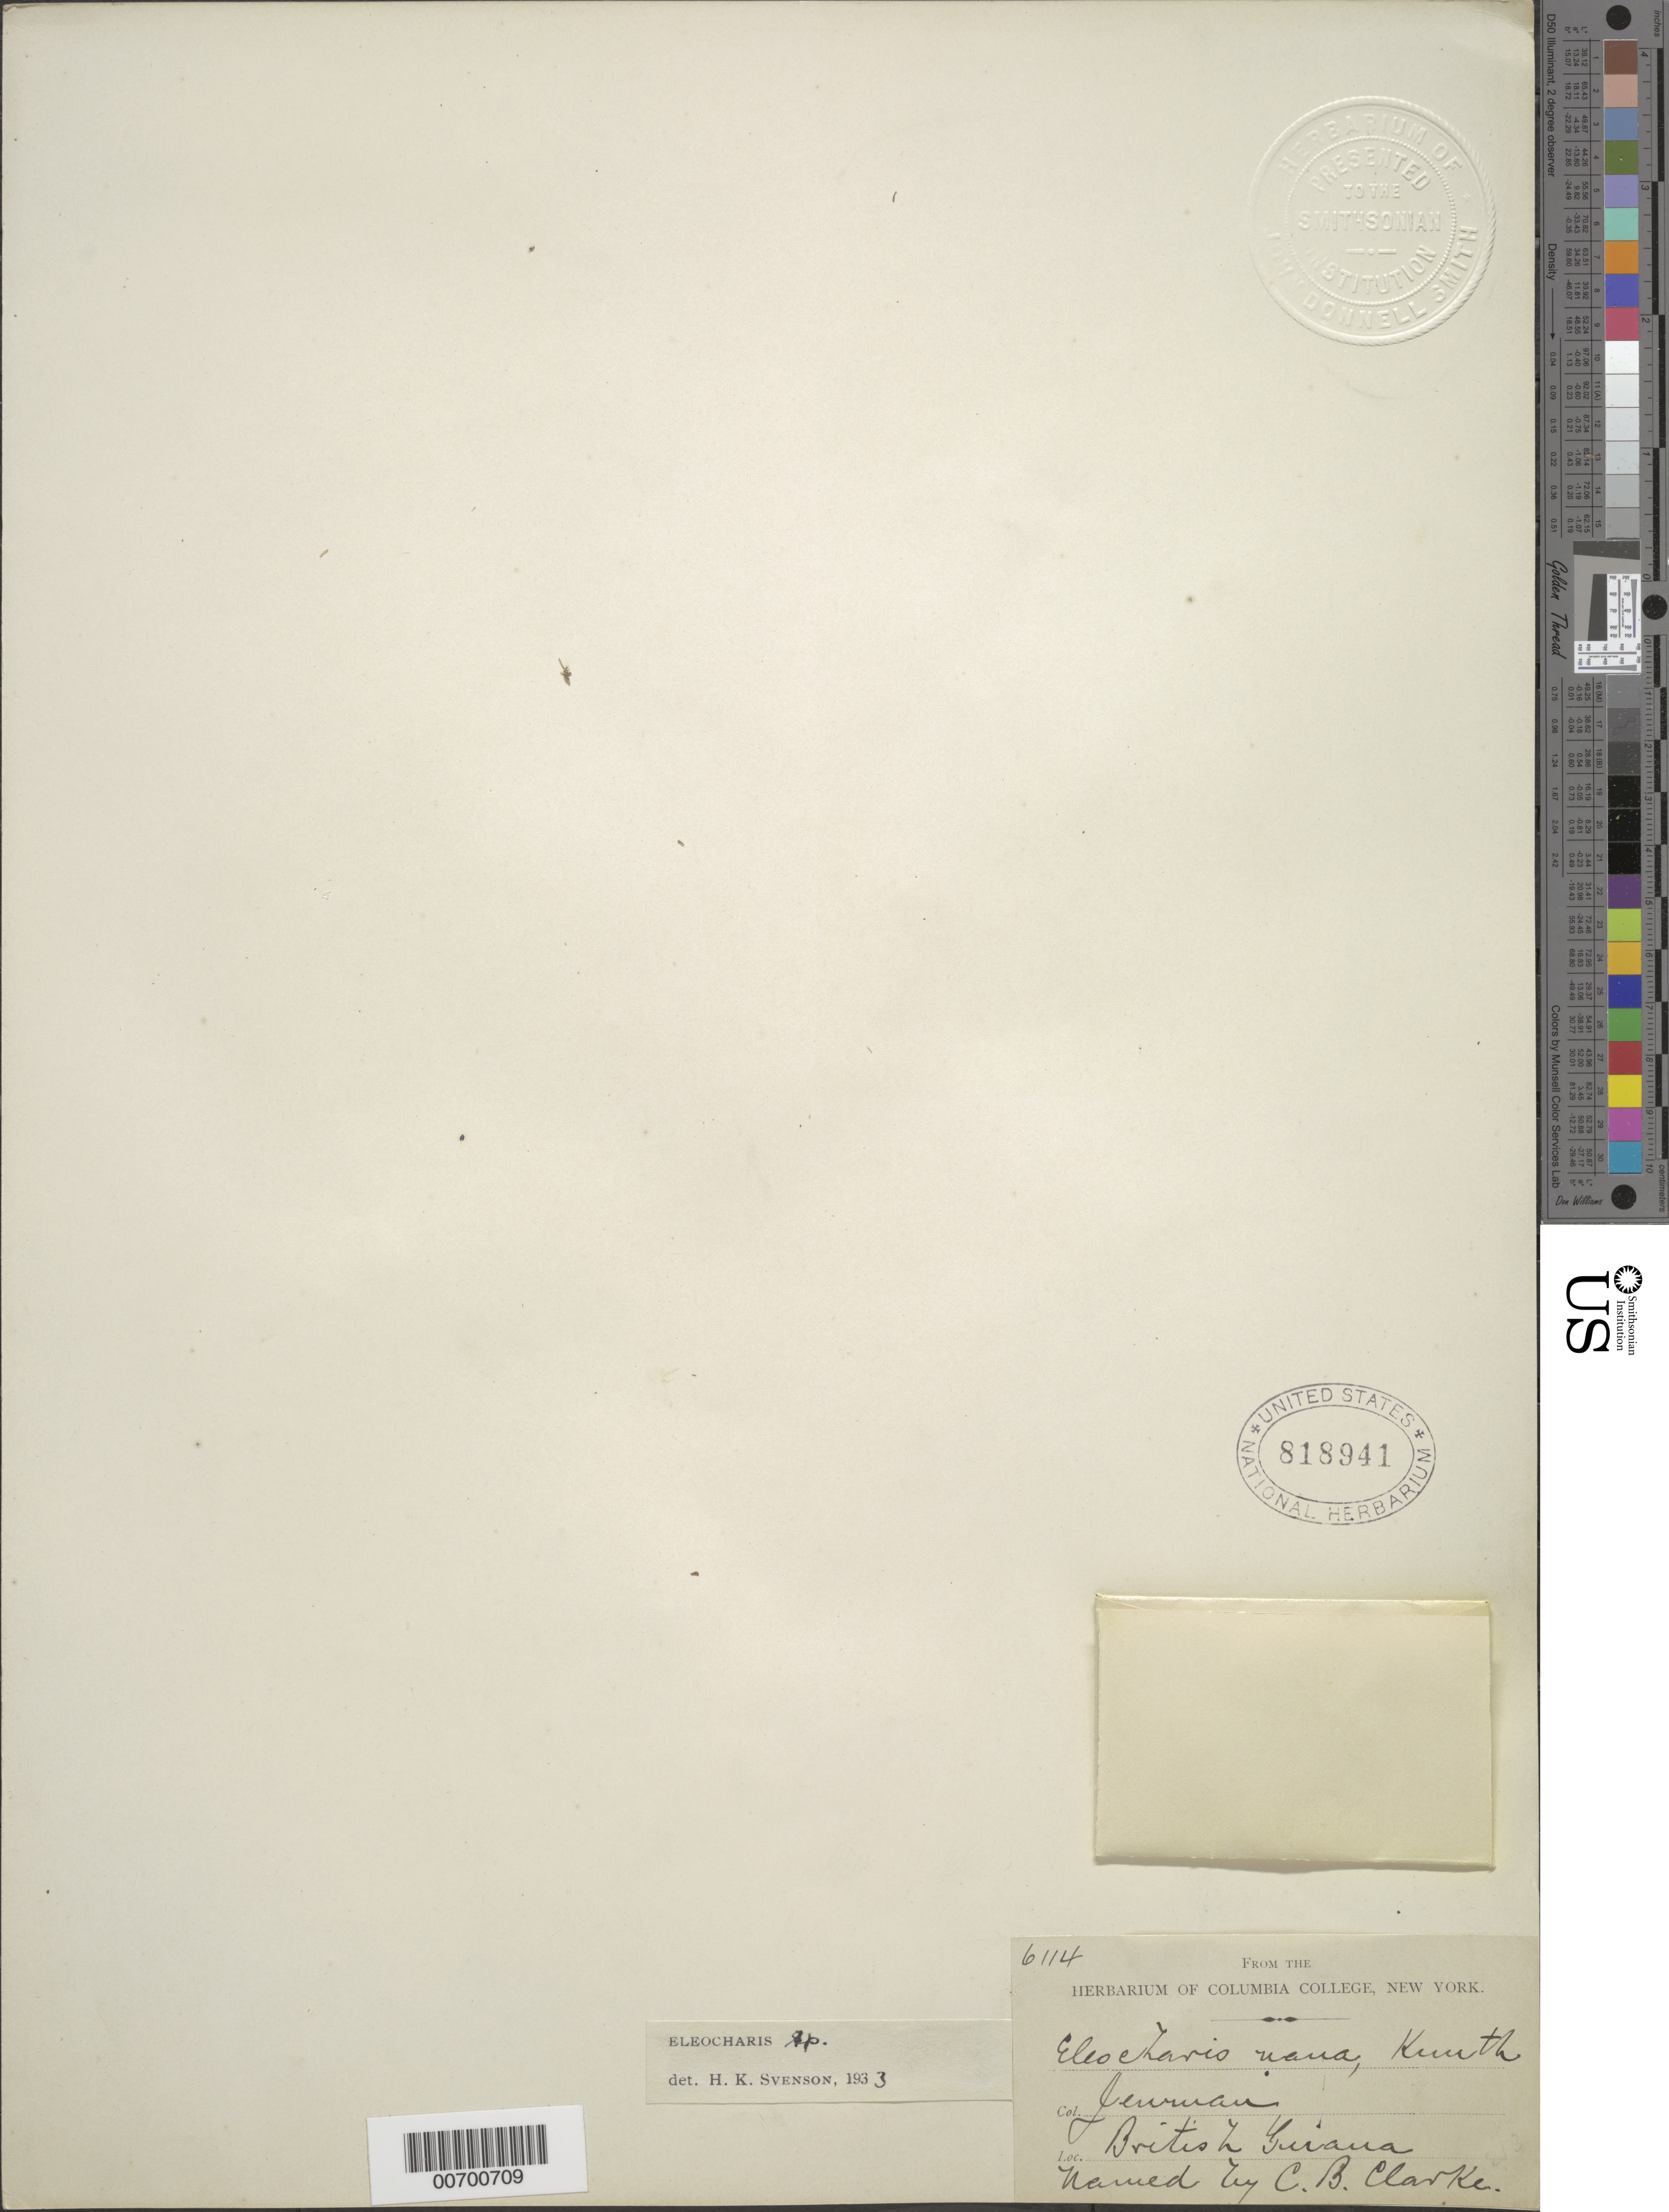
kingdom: Plantae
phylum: Tracheophyta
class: Liliopsida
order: Poales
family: Cyperaceae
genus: Eleocharis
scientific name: Eleocharis nana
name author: Kunth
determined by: Svenson, Henry K.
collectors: G. S. Jenman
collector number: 6114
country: Guyana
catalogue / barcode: US 818941